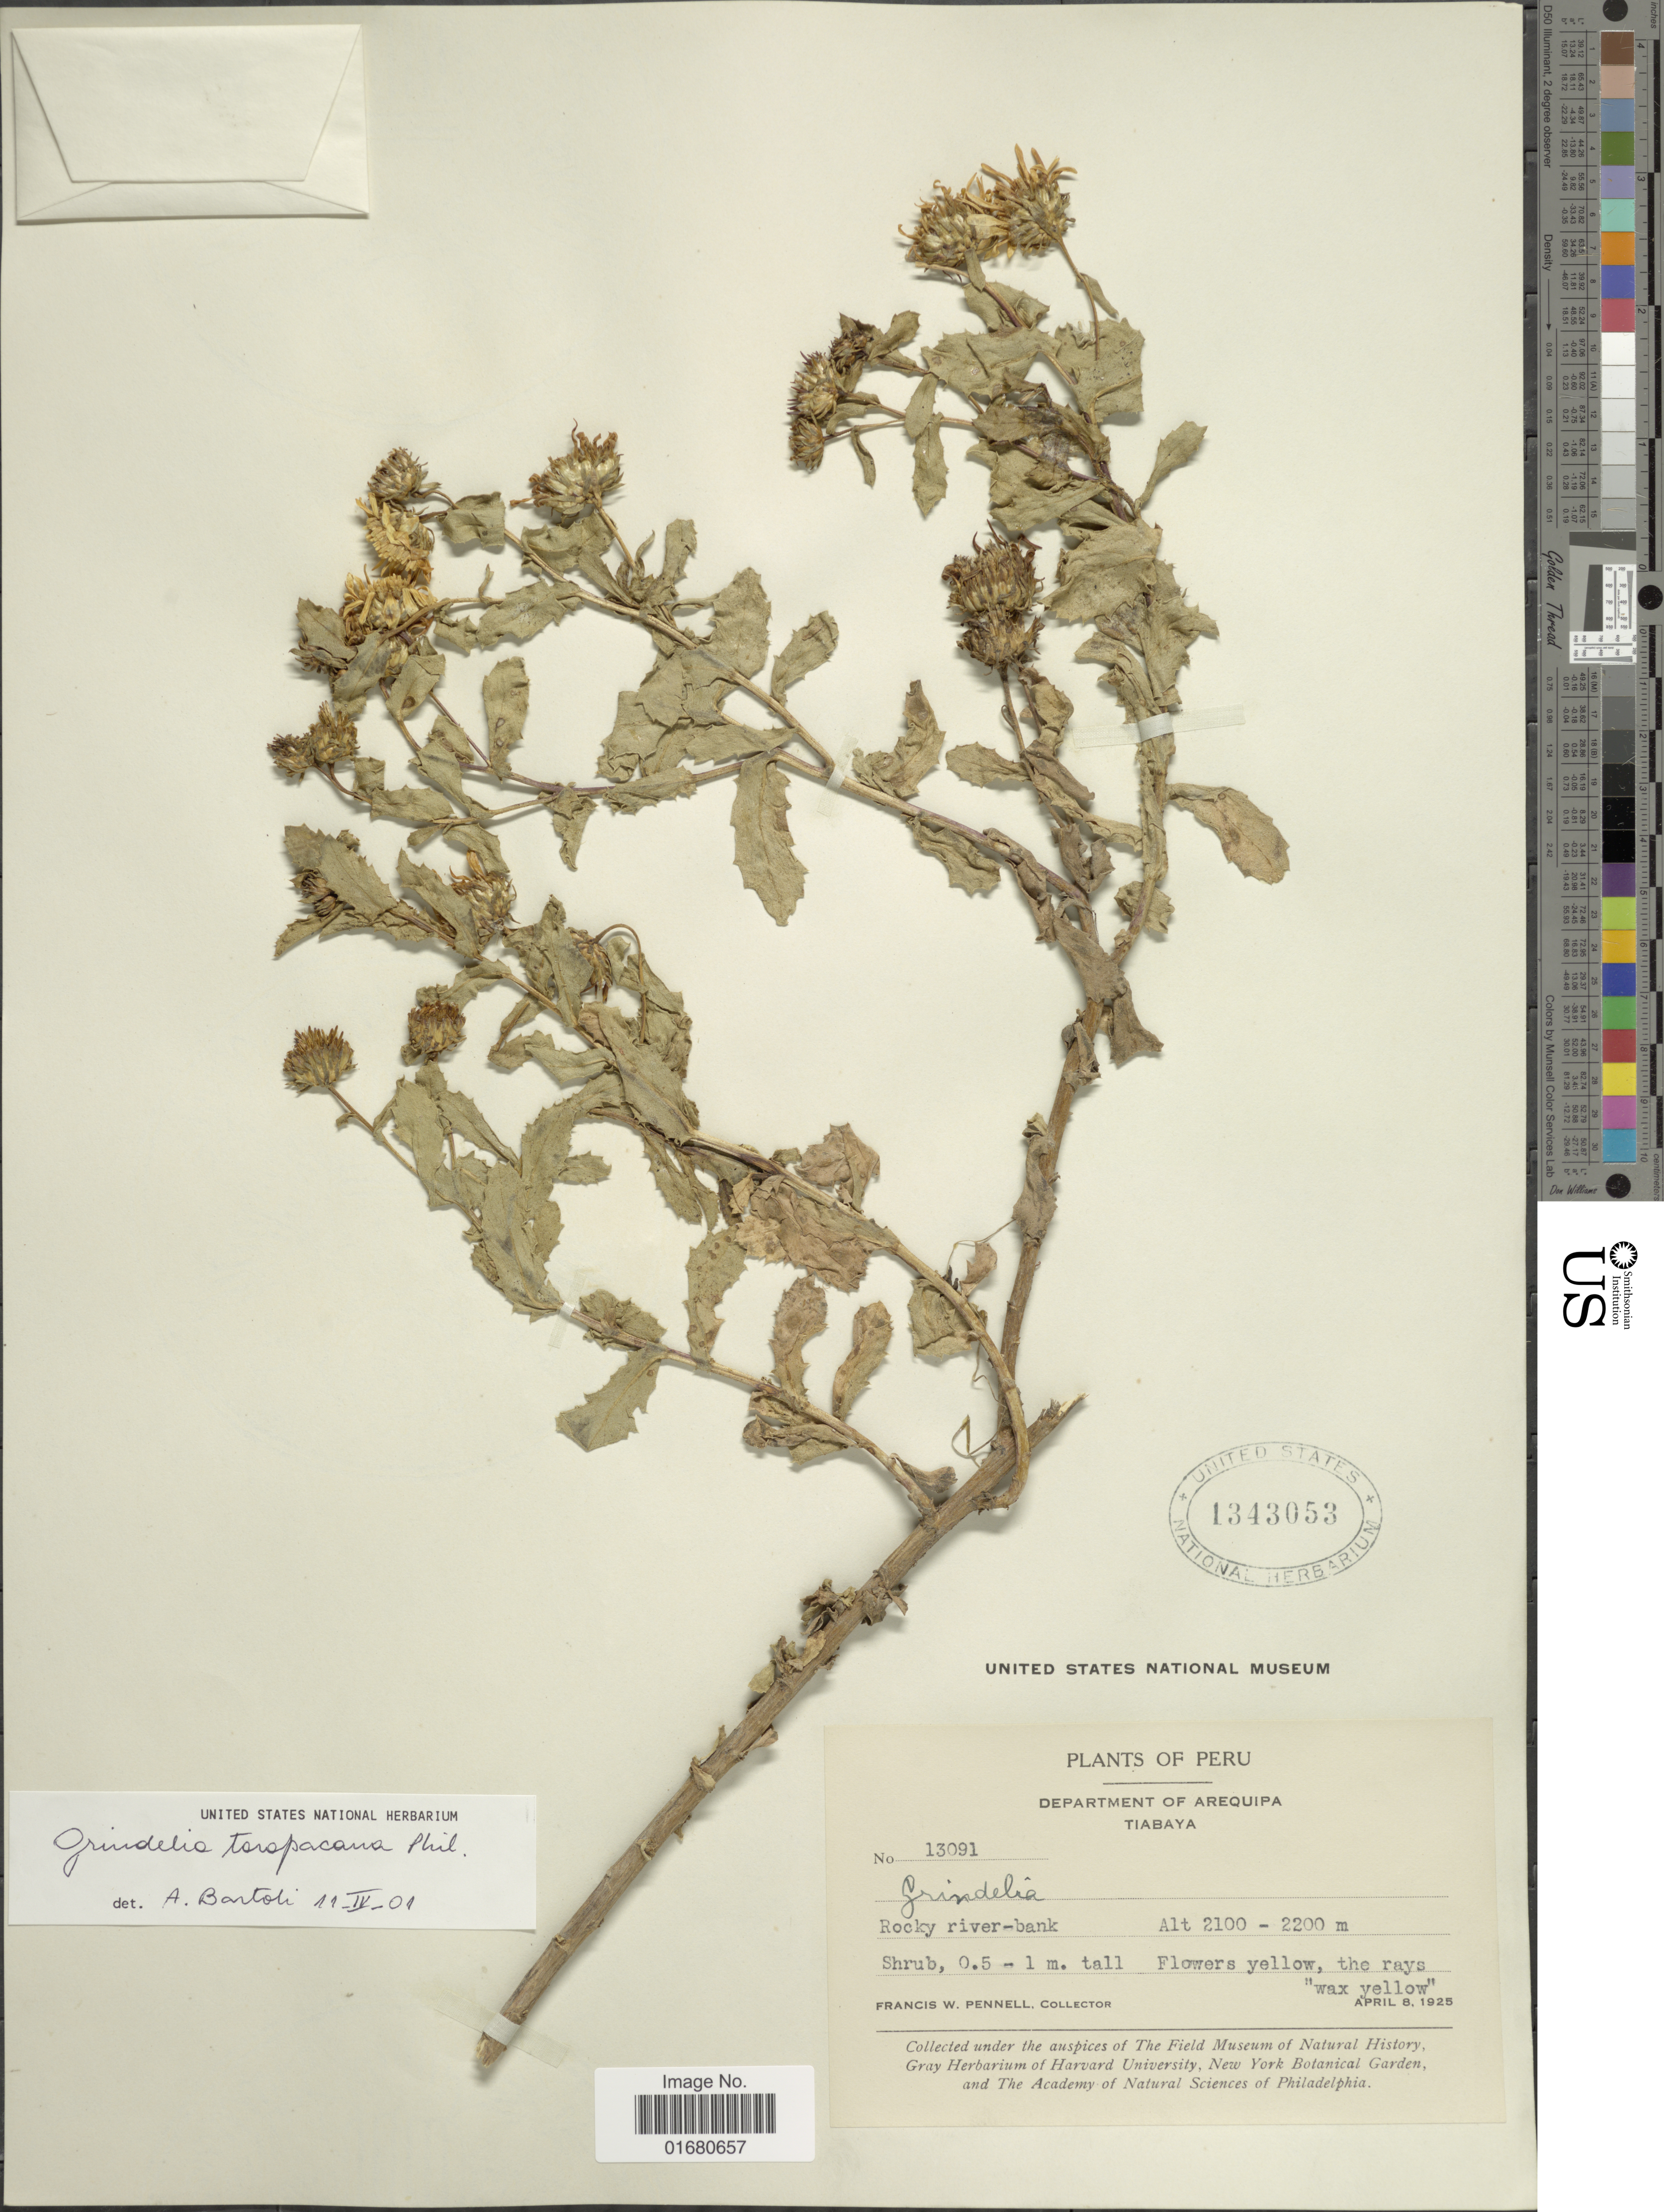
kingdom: Plantae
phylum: Tracheophyta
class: Magnoliopsida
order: Asterales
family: Asteraceae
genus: Grindelia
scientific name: Grindelia tarapacana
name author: Phil.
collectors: F. W. Pennell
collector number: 13091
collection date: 1925-04-08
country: Peru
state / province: Arequipa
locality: Department of Arequipa, Tiabaya, Rocky river-bank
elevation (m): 2100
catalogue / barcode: US 1343053